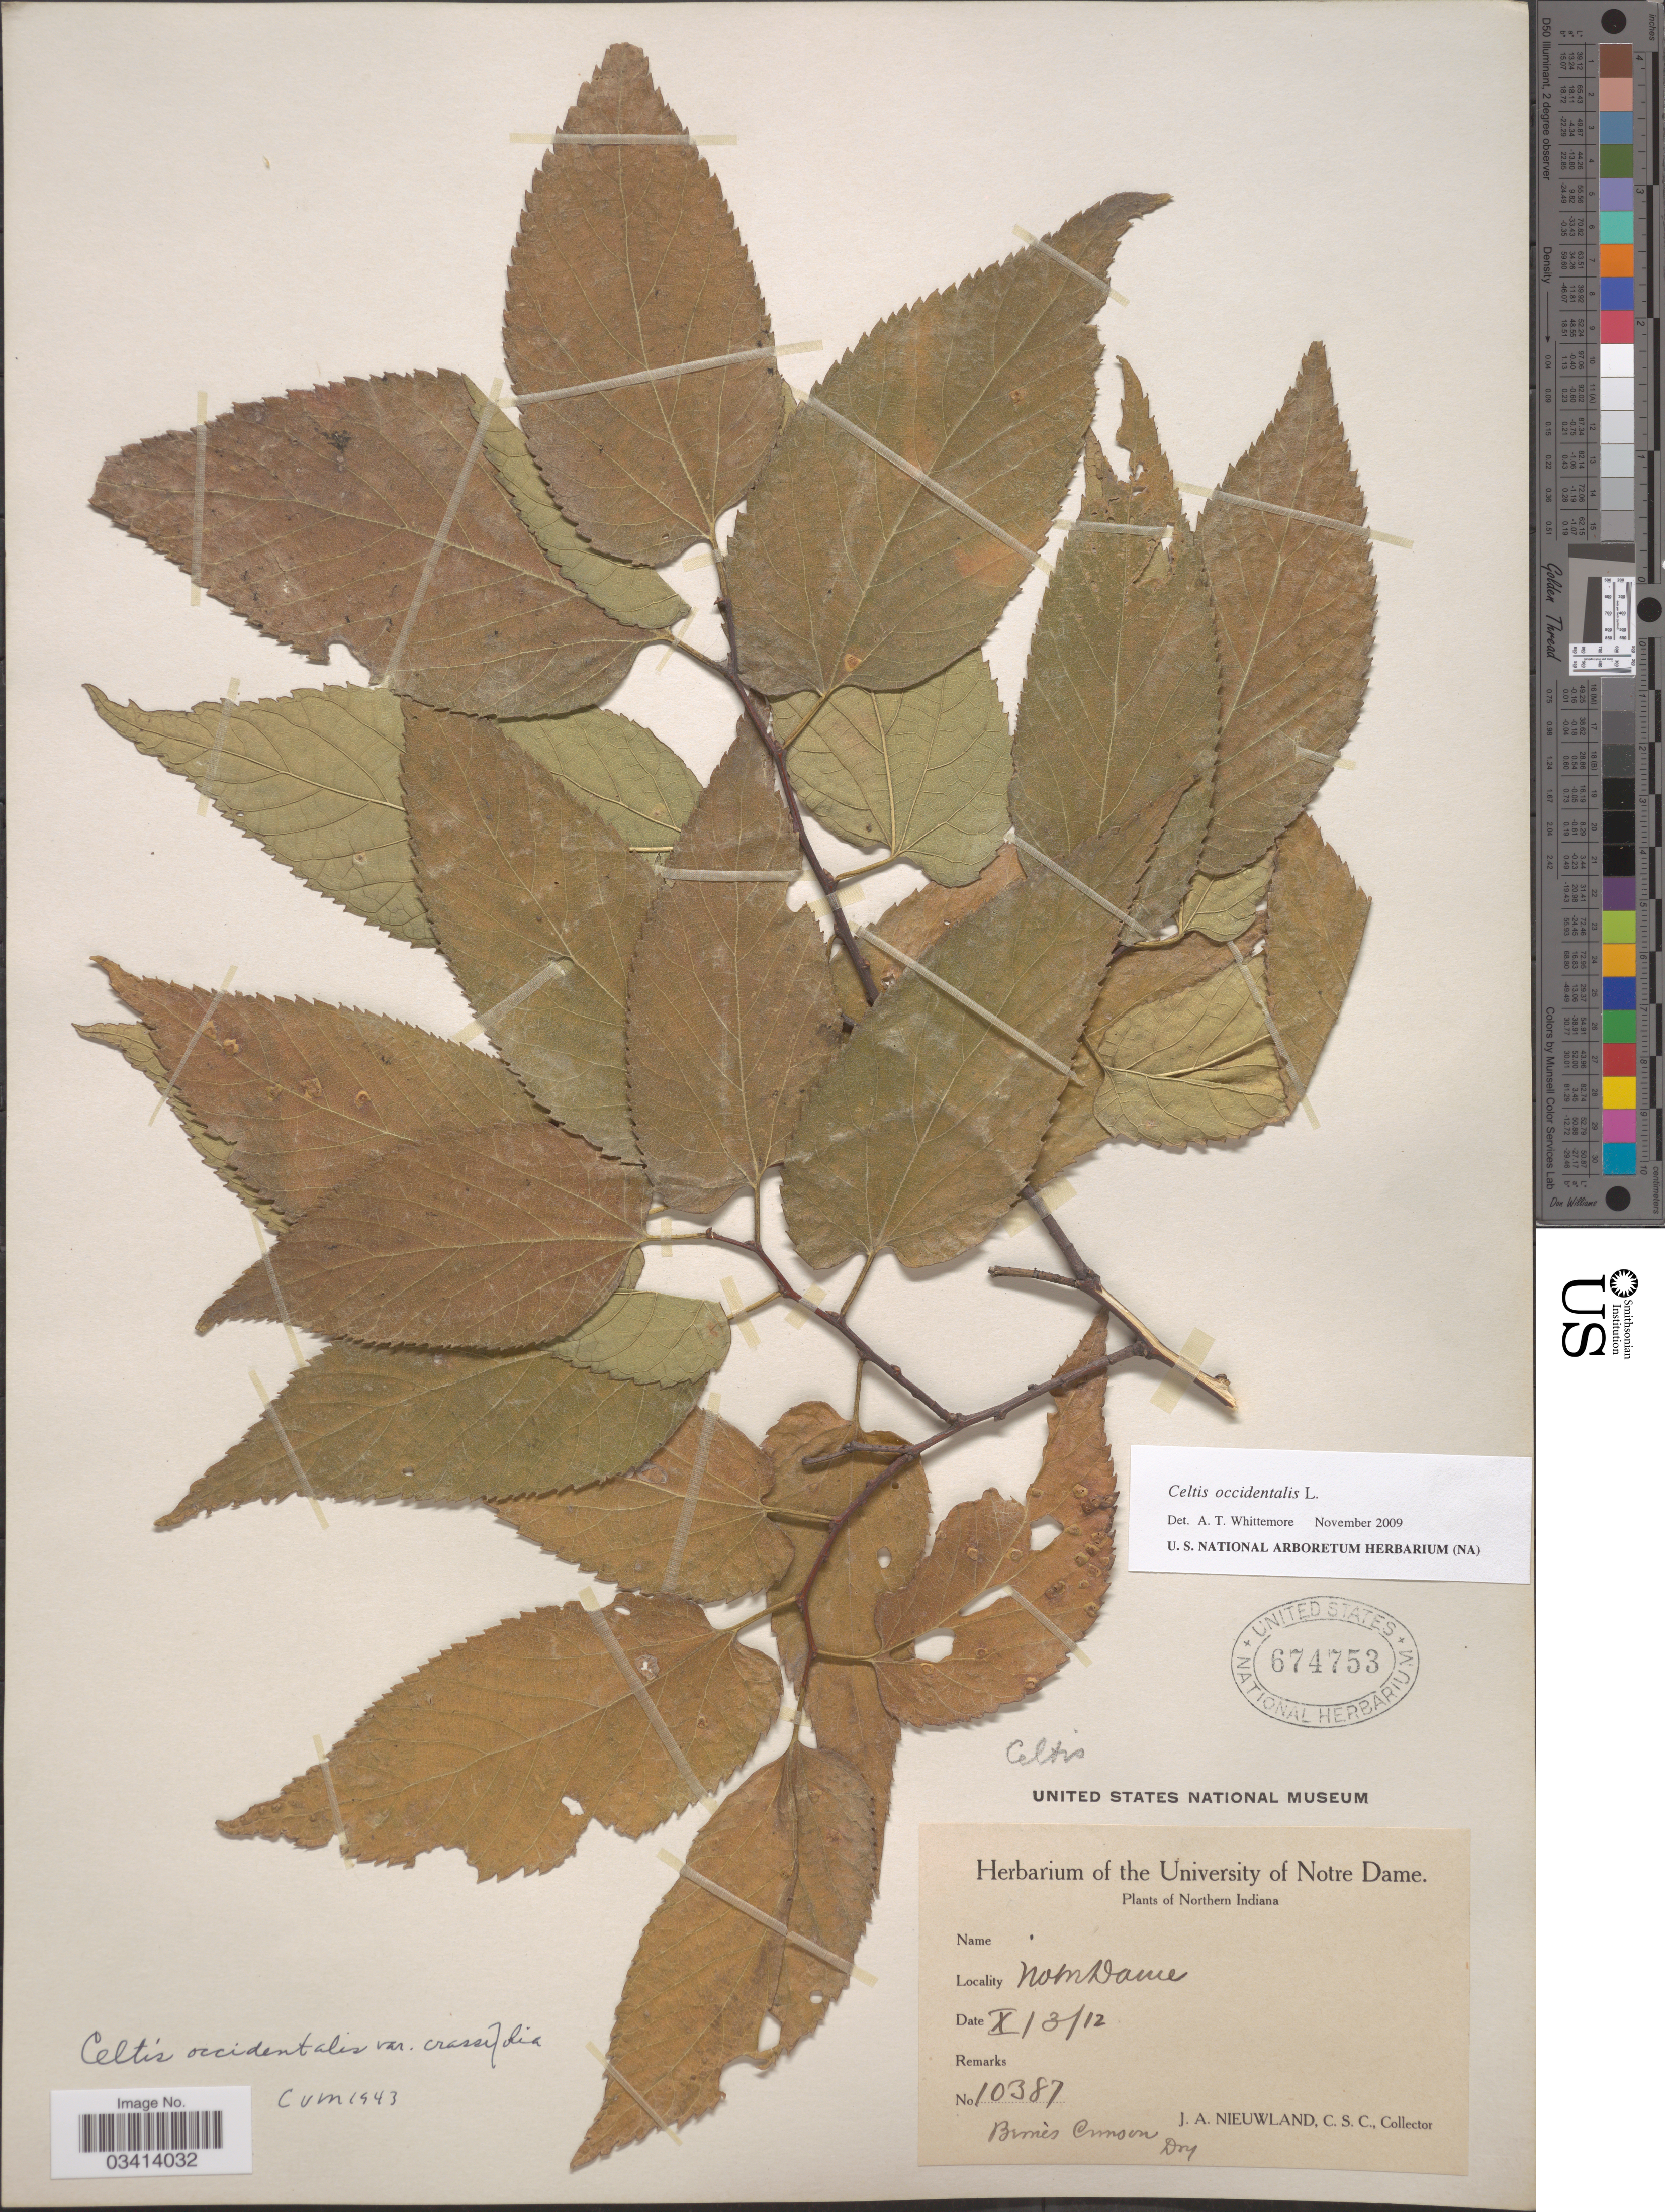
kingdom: Plantae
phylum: Tracheophyta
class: Magnoliopsida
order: Rosales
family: Cannabaceae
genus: Celtis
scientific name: Celtis occidentalis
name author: L.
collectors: J. A. Nieuwland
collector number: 10387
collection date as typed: Transcribed d/m/y: 3/10/12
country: United States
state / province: Indiana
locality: Northern Indiana. Notre Dame.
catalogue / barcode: US 674753